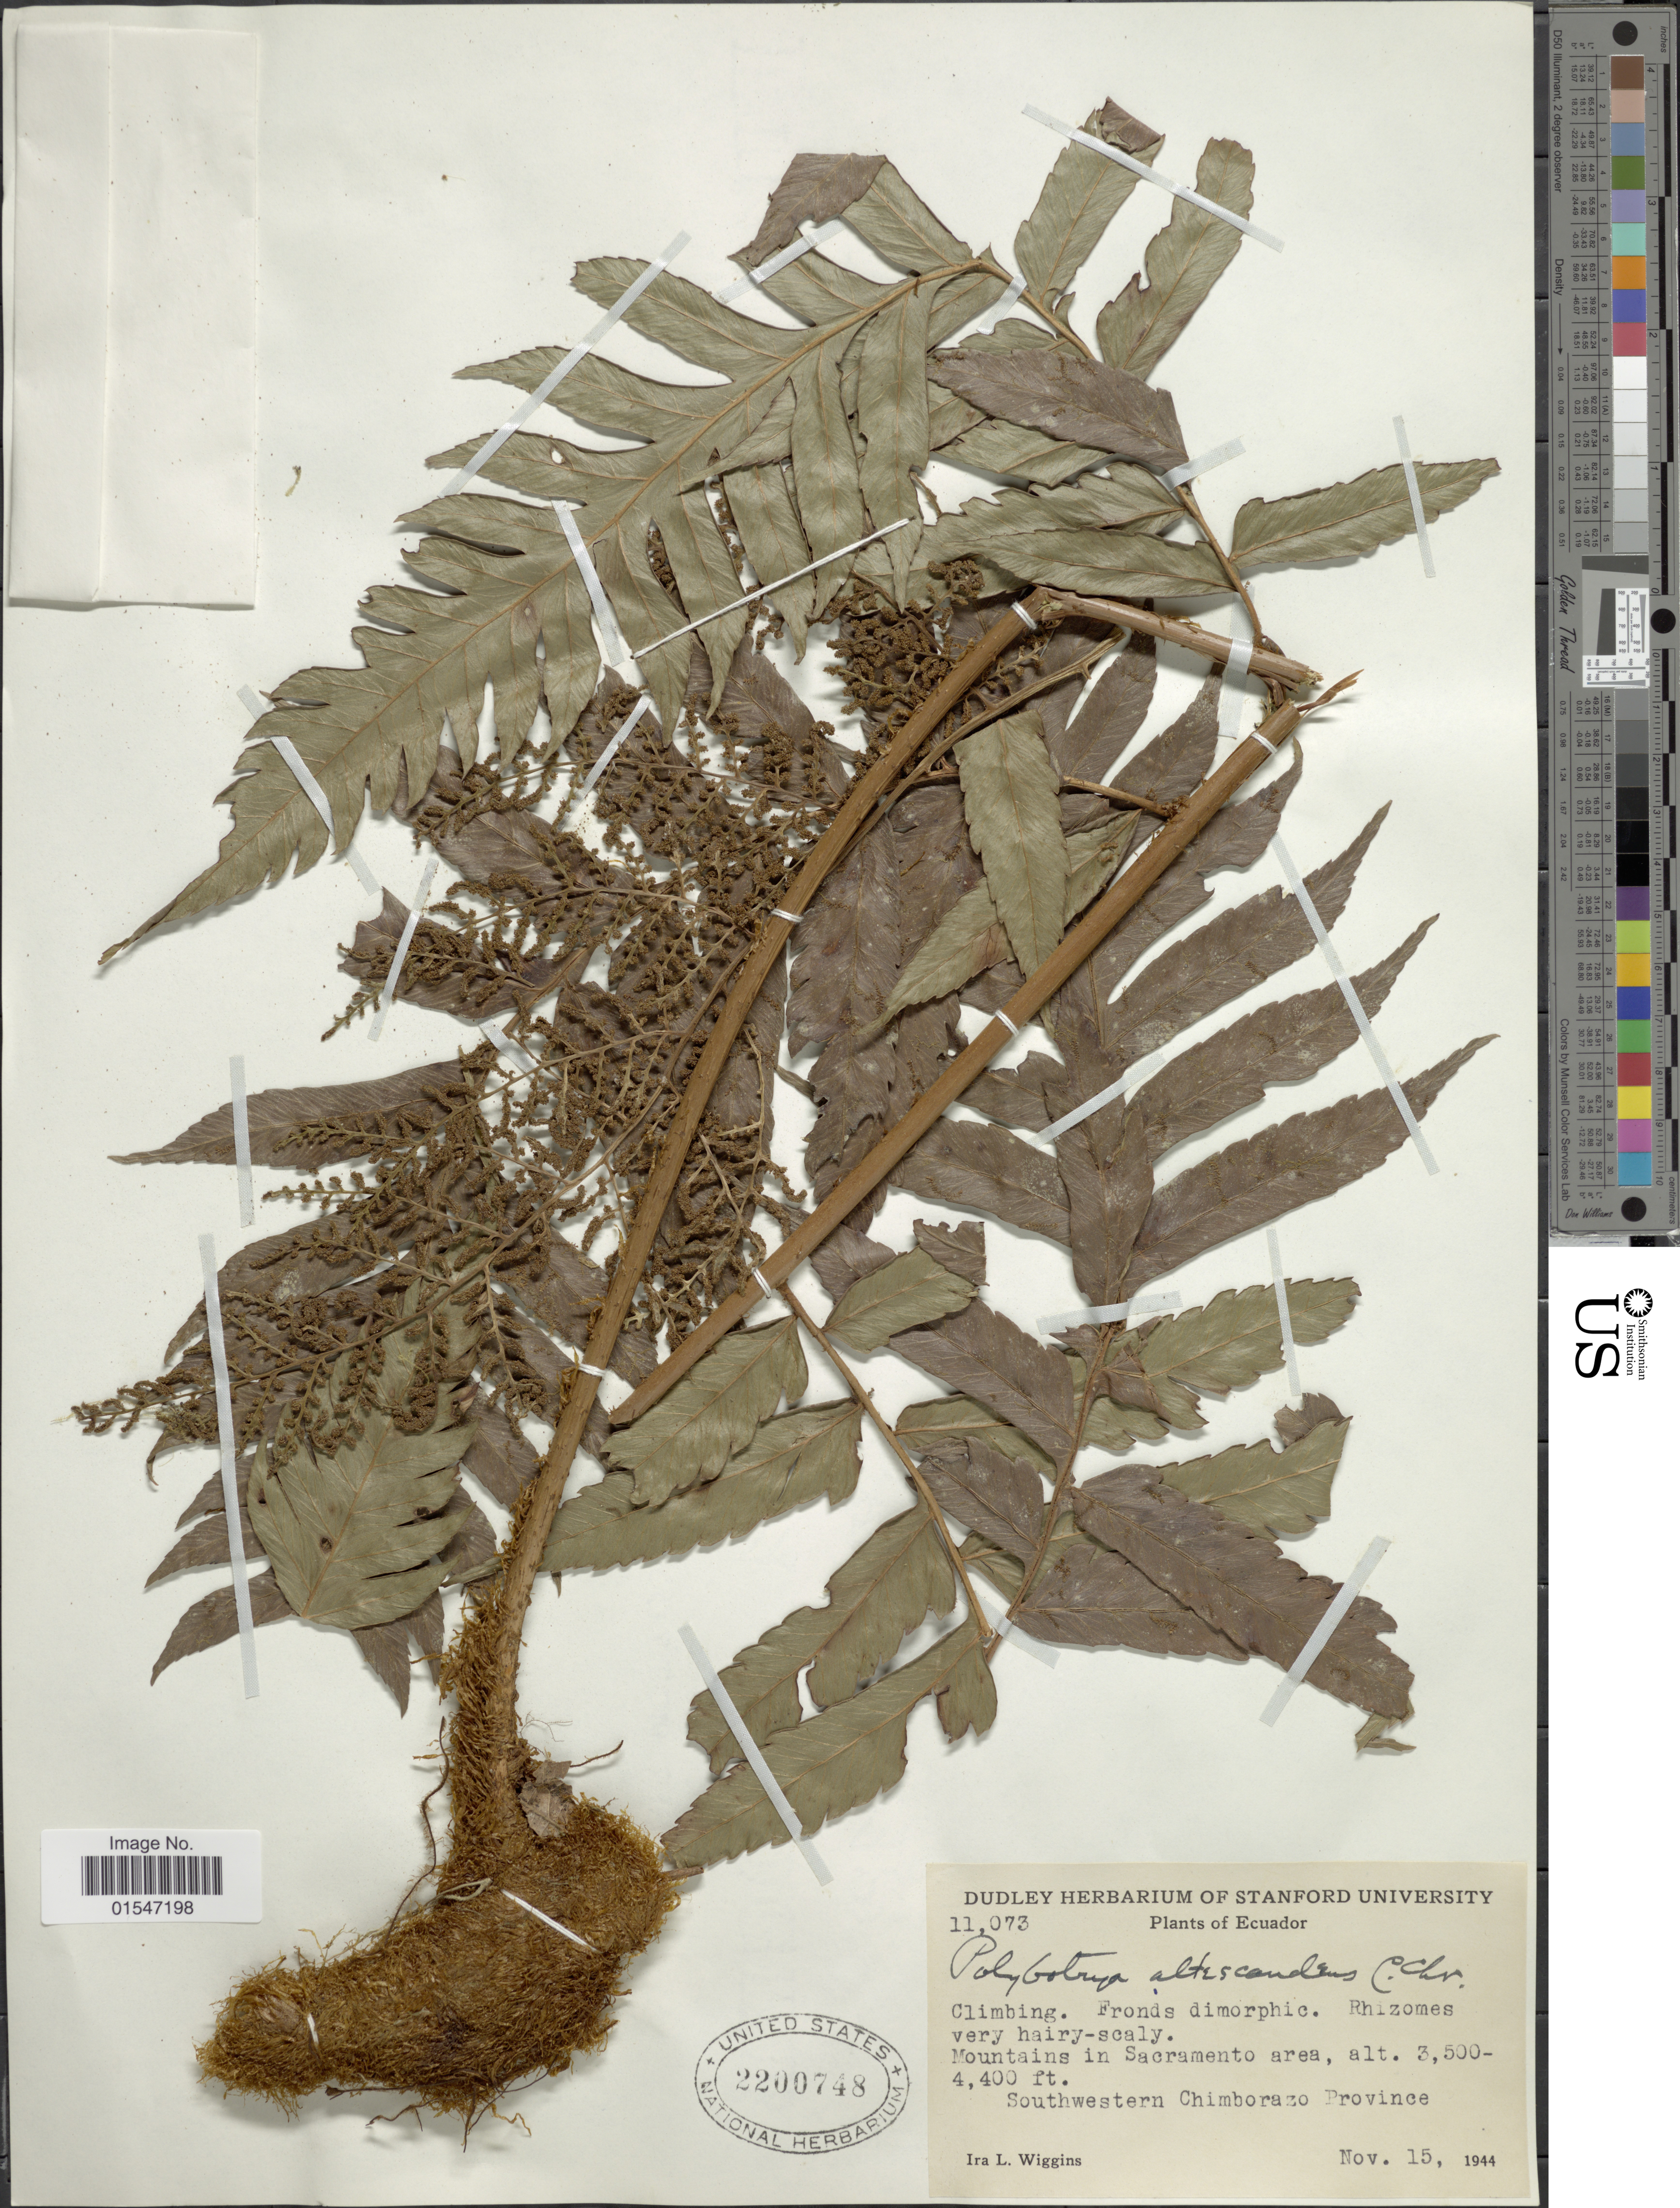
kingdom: Plantae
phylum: Tracheophyta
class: Polypodiopsida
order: Polypodiales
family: Dryopteridaceae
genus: Polybotrya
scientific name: Polybotrya altescandens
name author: C. Chr.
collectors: I. L. Wiggins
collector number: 11073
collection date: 1944-11-15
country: Ecuador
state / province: Chimborazo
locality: Mountains in Sacramento area, Southwestern Chimbarazo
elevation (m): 1341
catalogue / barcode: US 2200748